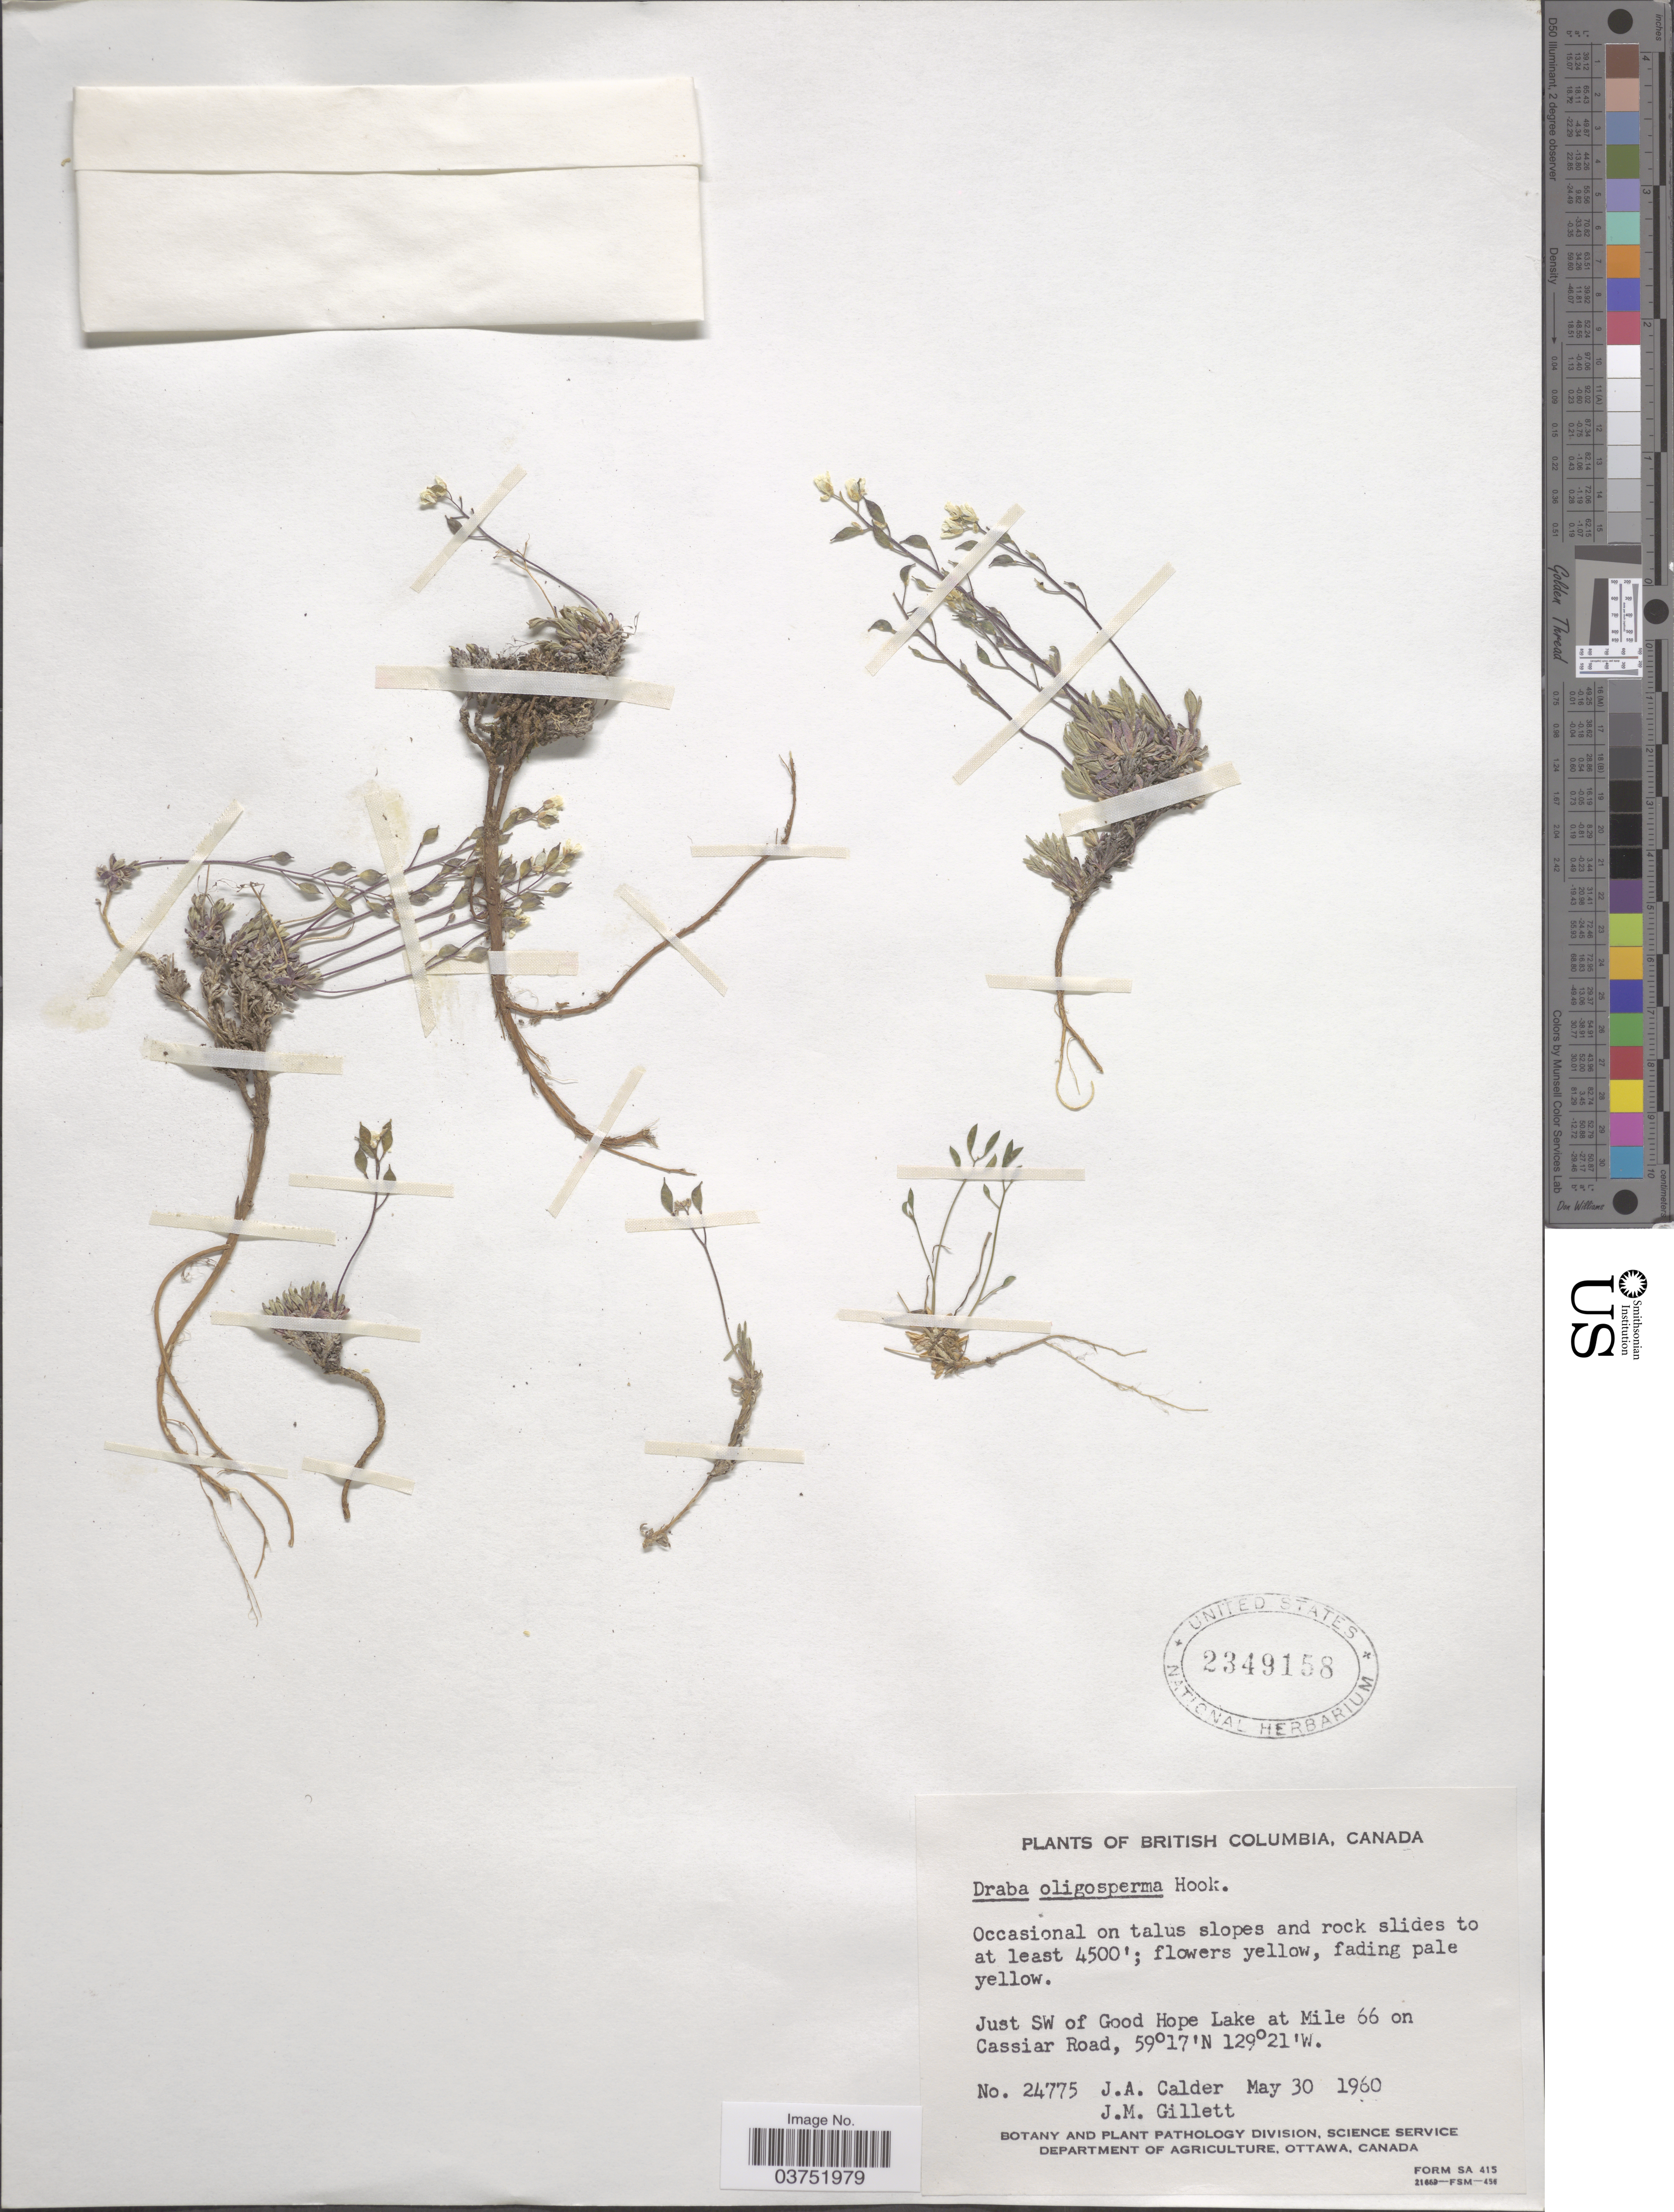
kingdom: Plantae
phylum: Tracheophyta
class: Magnoliopsida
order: Brassicales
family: Brassicaceae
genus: Draba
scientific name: Draba oligosperma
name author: Hook.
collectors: J. A. Calder & J. M. Gillett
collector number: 24775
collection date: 1960-05-30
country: Canada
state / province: British Columbia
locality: Just SW of Good Hope Lake at Mile 66 on Cassiar Road.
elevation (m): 1372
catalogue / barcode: US 2349158